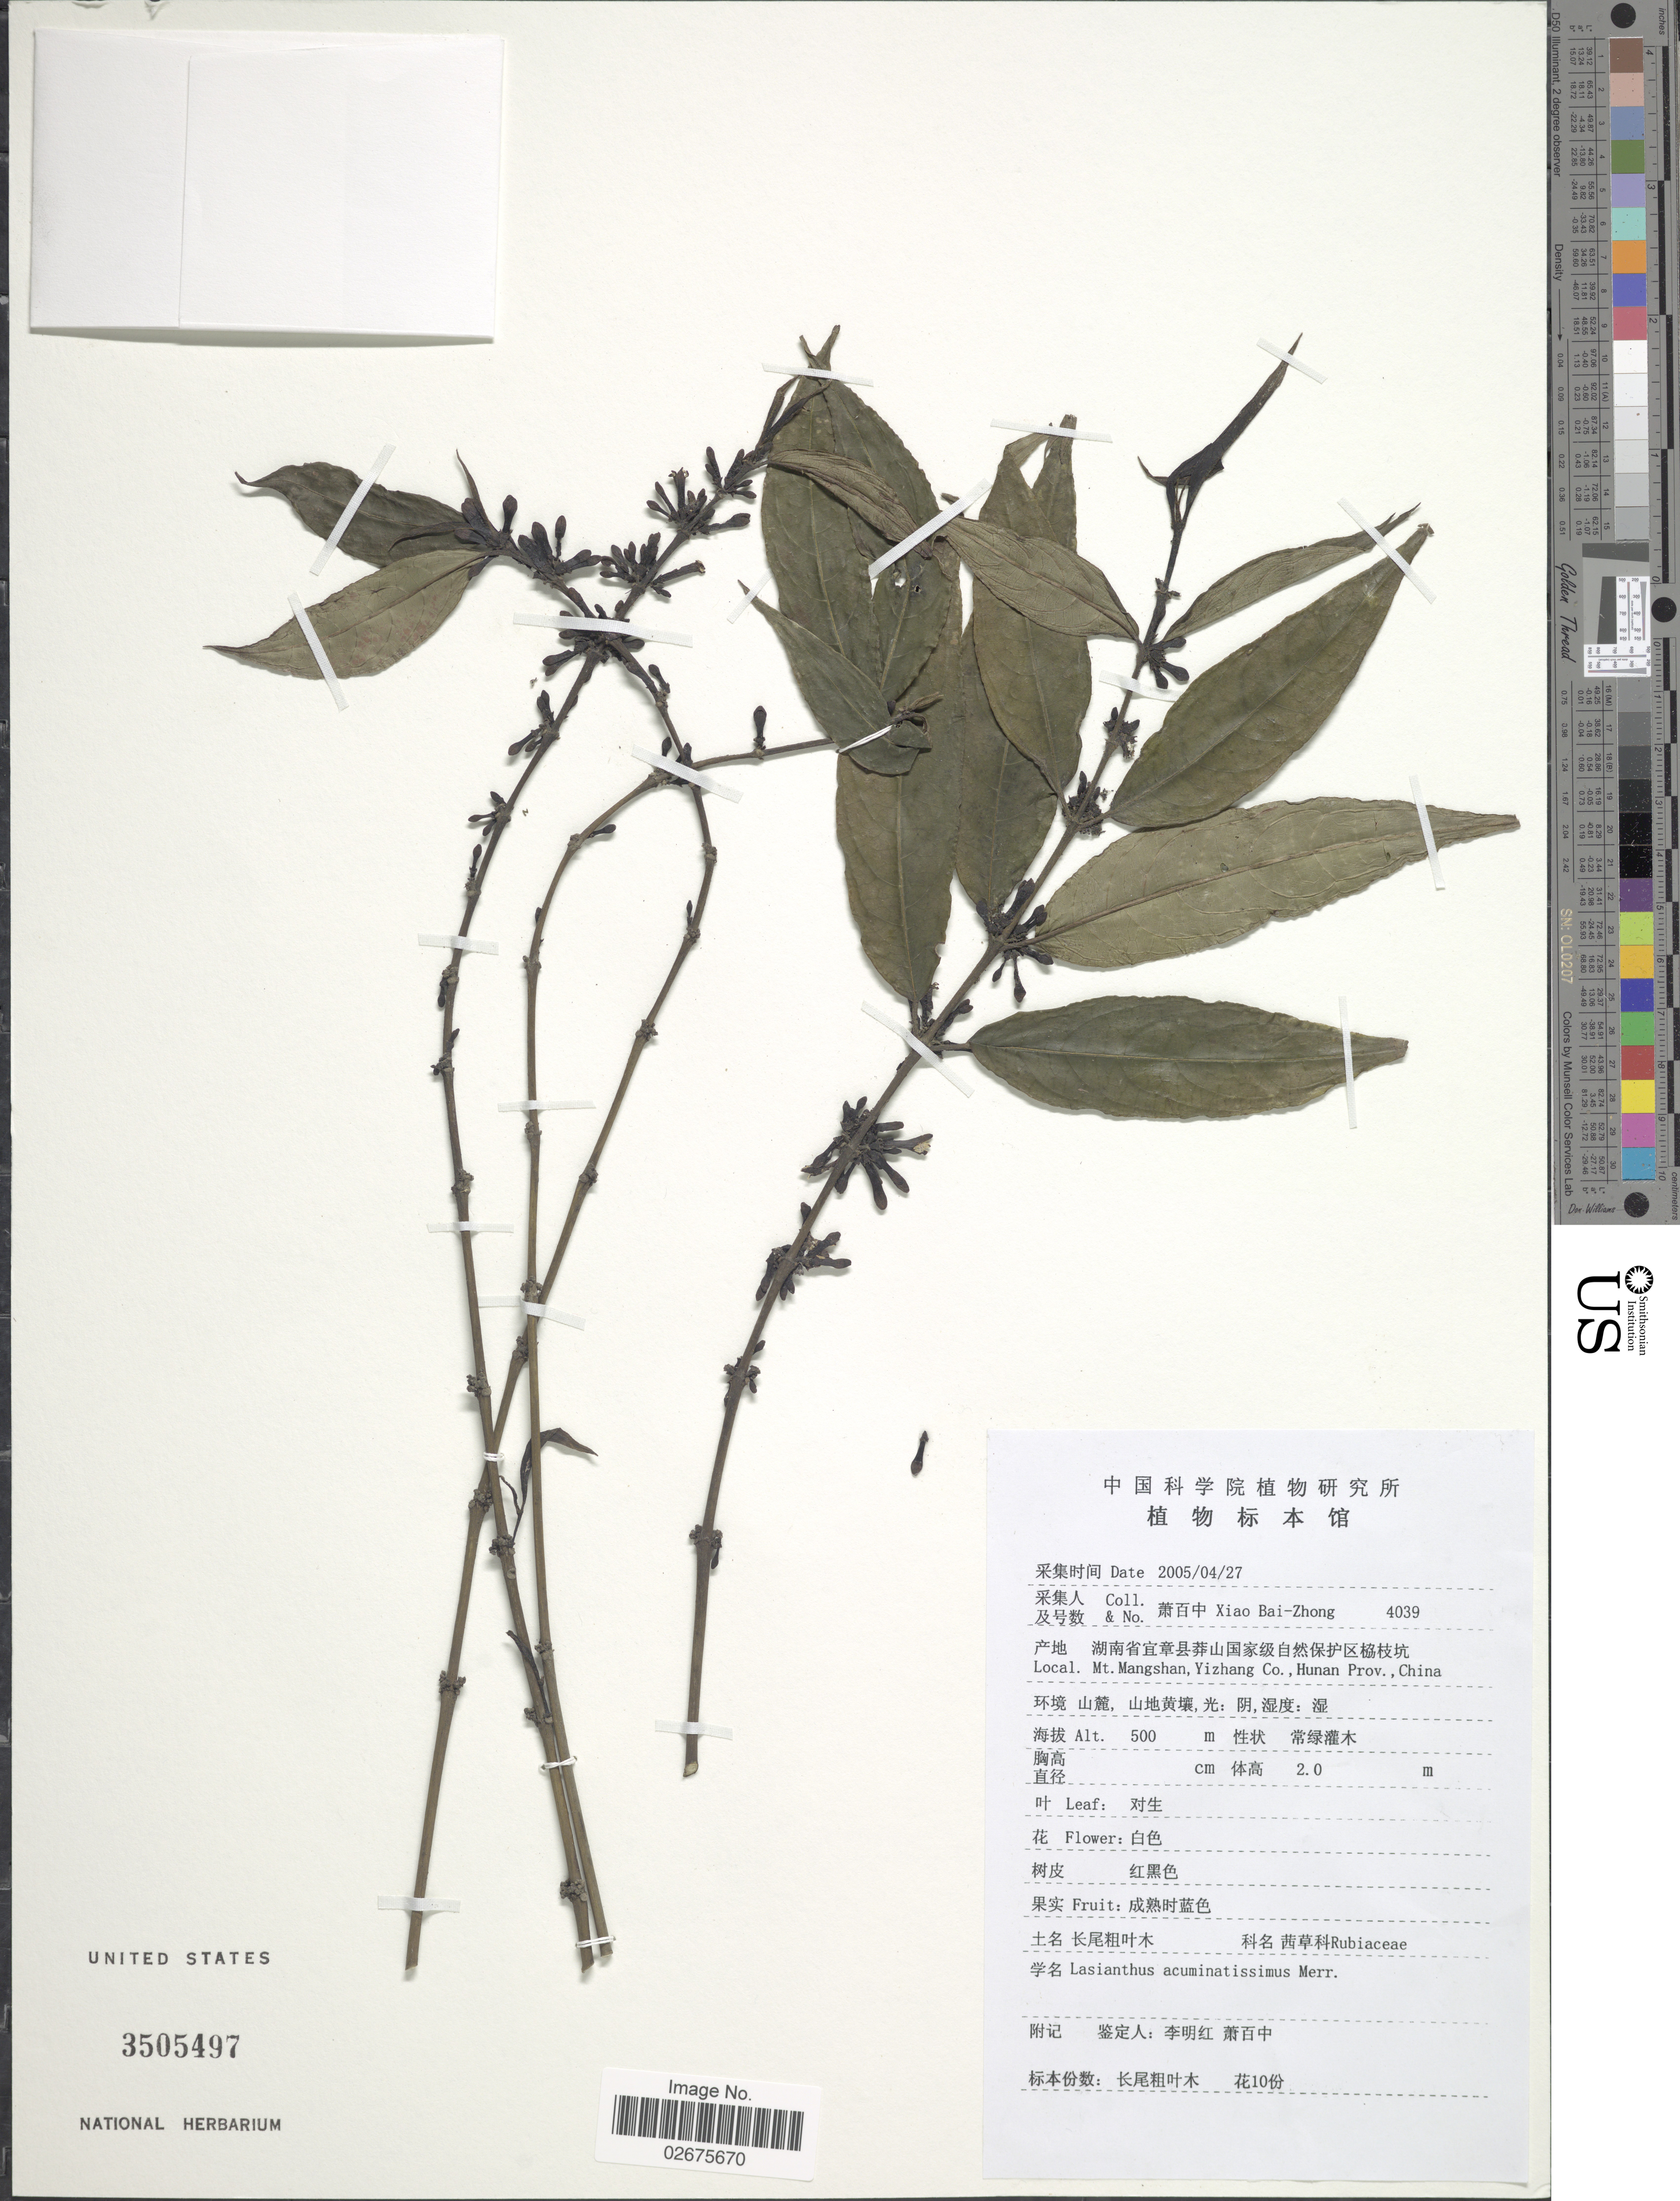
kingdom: Plantae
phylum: Tracheophyta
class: Magnoliopsida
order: Gentianales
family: Rubiaceae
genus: Lasianthus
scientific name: Lasianthus acuminatissimus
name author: Merr.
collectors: B. Z. Xiao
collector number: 4039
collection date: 2005-04-27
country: China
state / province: Hunan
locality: Mt. Mangshan, Yizhang Co.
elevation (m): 500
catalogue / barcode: US 3505497